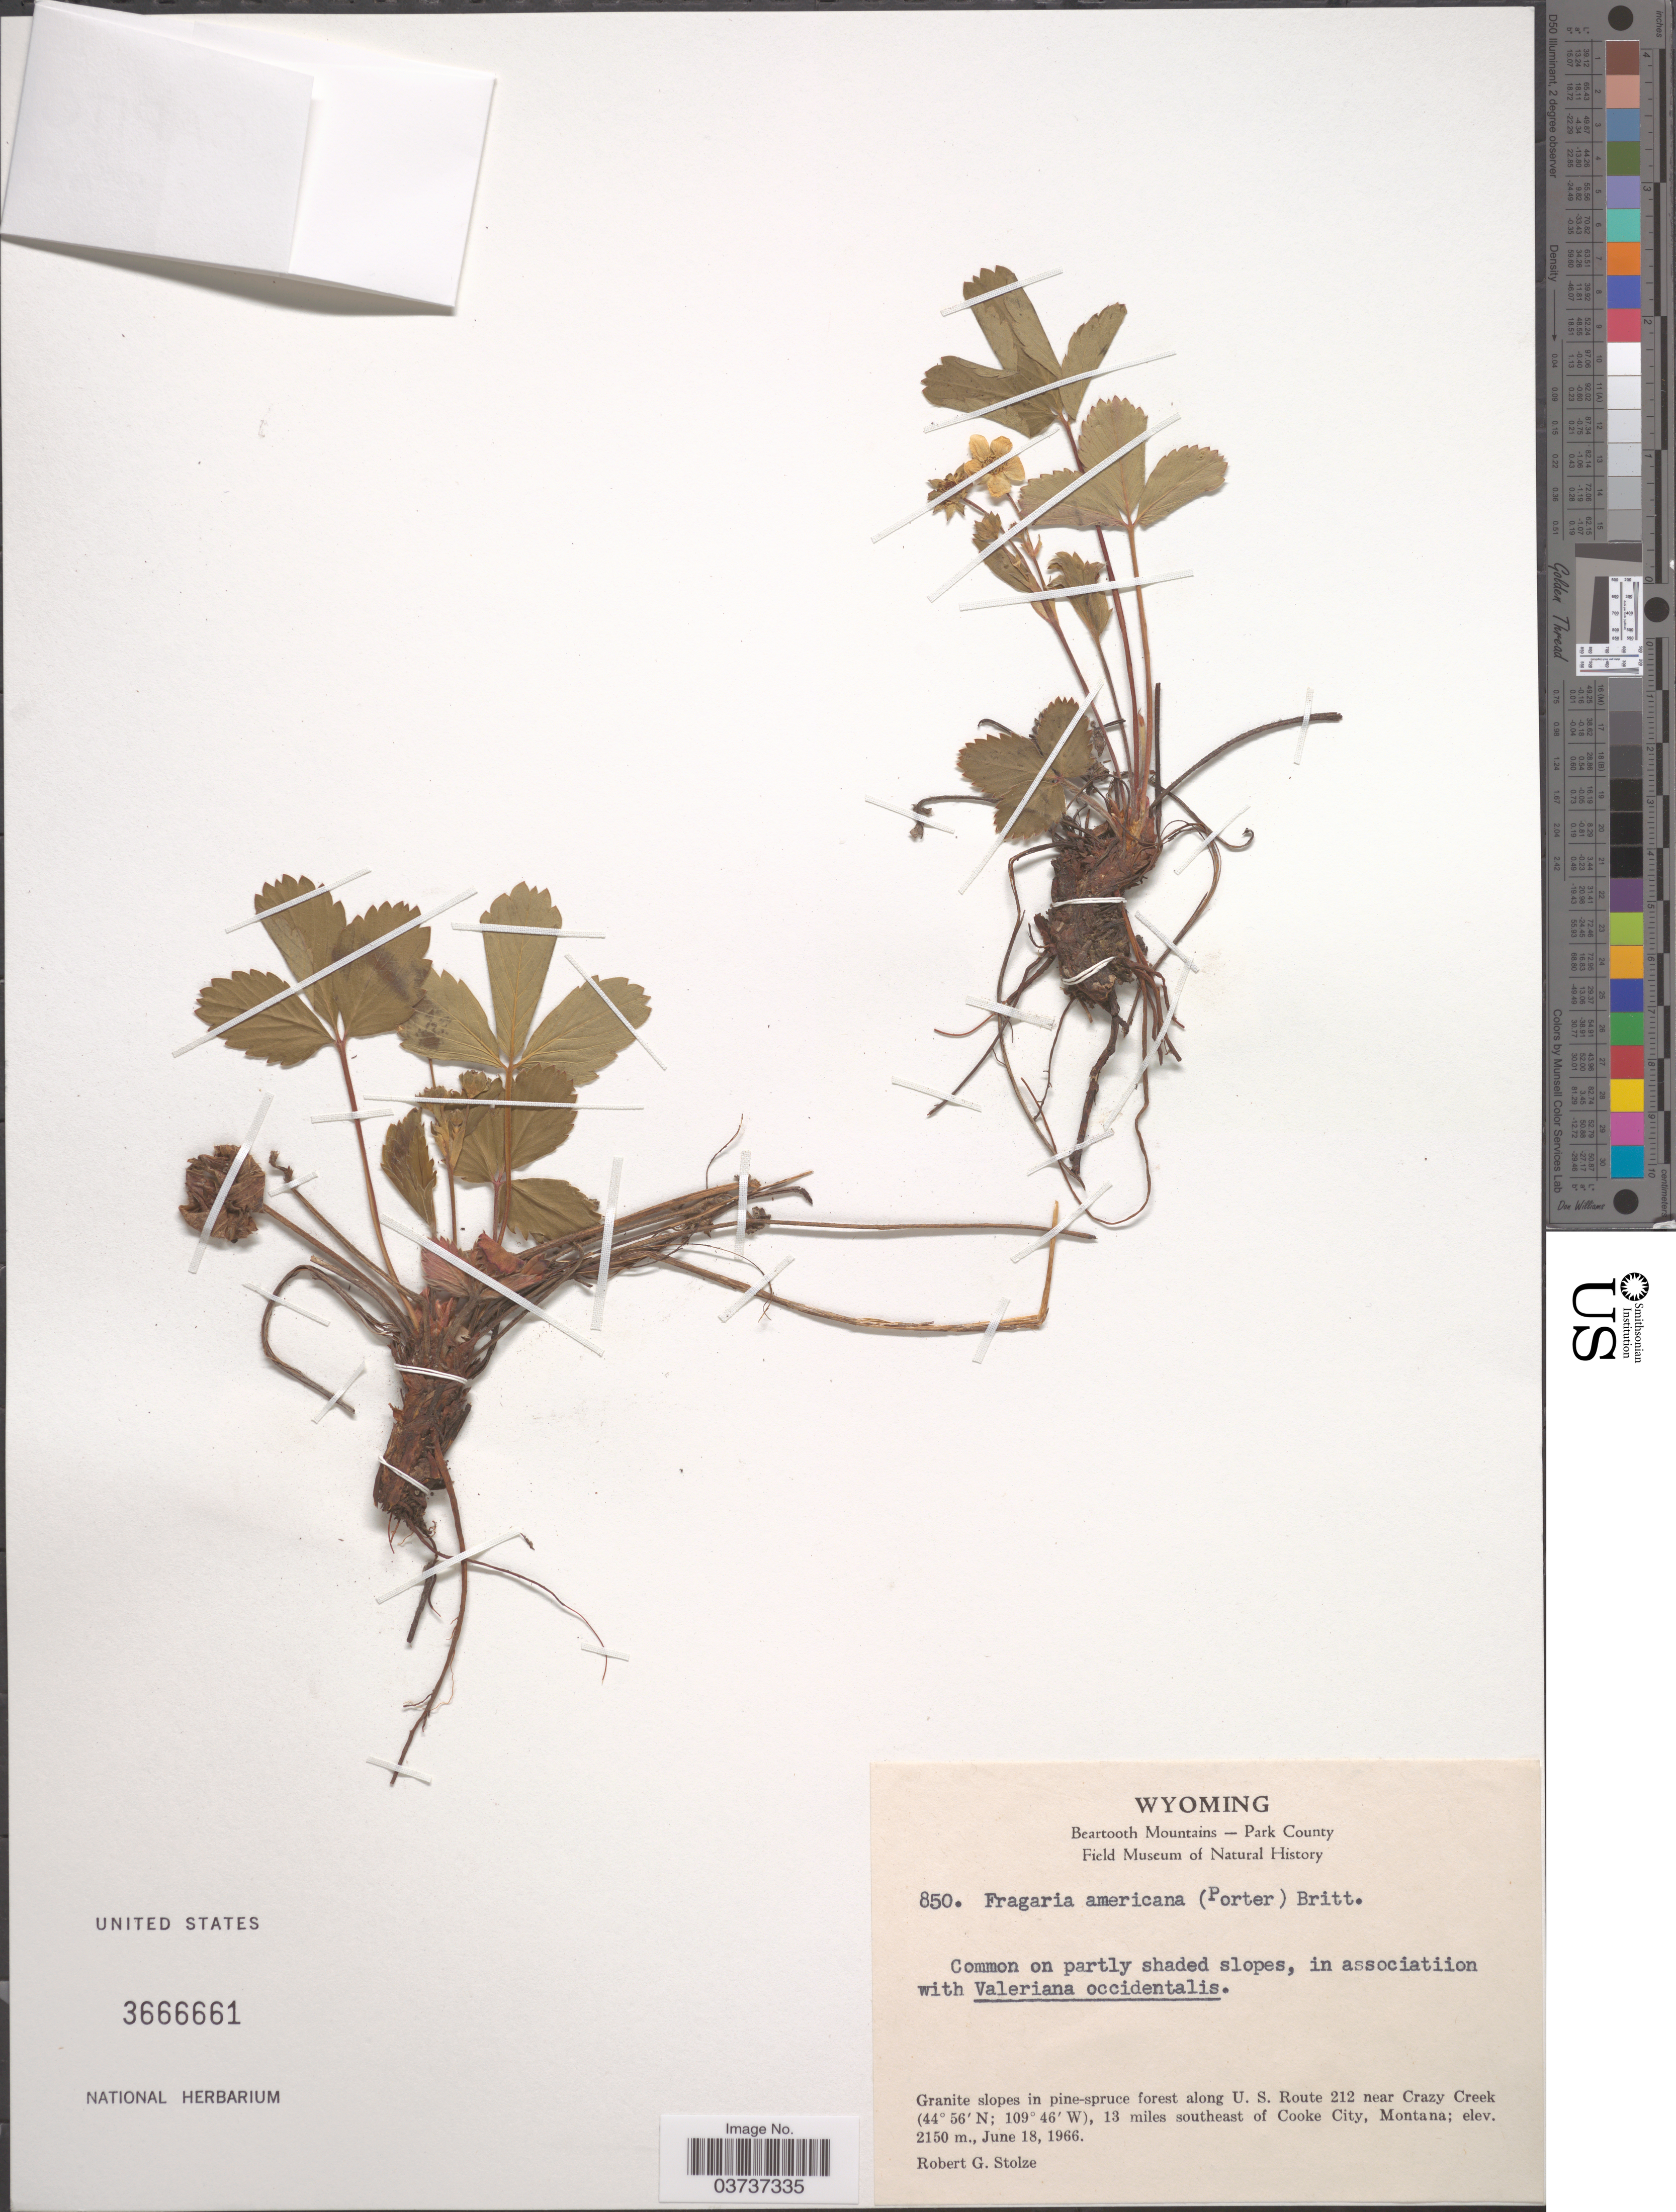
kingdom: Plantae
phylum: Tracheophyta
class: Magnoliopsida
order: Rosales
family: Rosaceae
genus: Fragaria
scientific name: Fragaria vesca subsp. americana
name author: (Porter) Staudt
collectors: R. G. Stolze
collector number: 850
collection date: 1966-06-18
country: United States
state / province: Wyoming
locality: Beartooth Mountains - Park County. Granite slopes in pine-spruce forest along U. S. Route 212 near Crazy Creek, 13 miles southeast of Cooke City, Montana.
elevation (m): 2150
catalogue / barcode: US 3666661